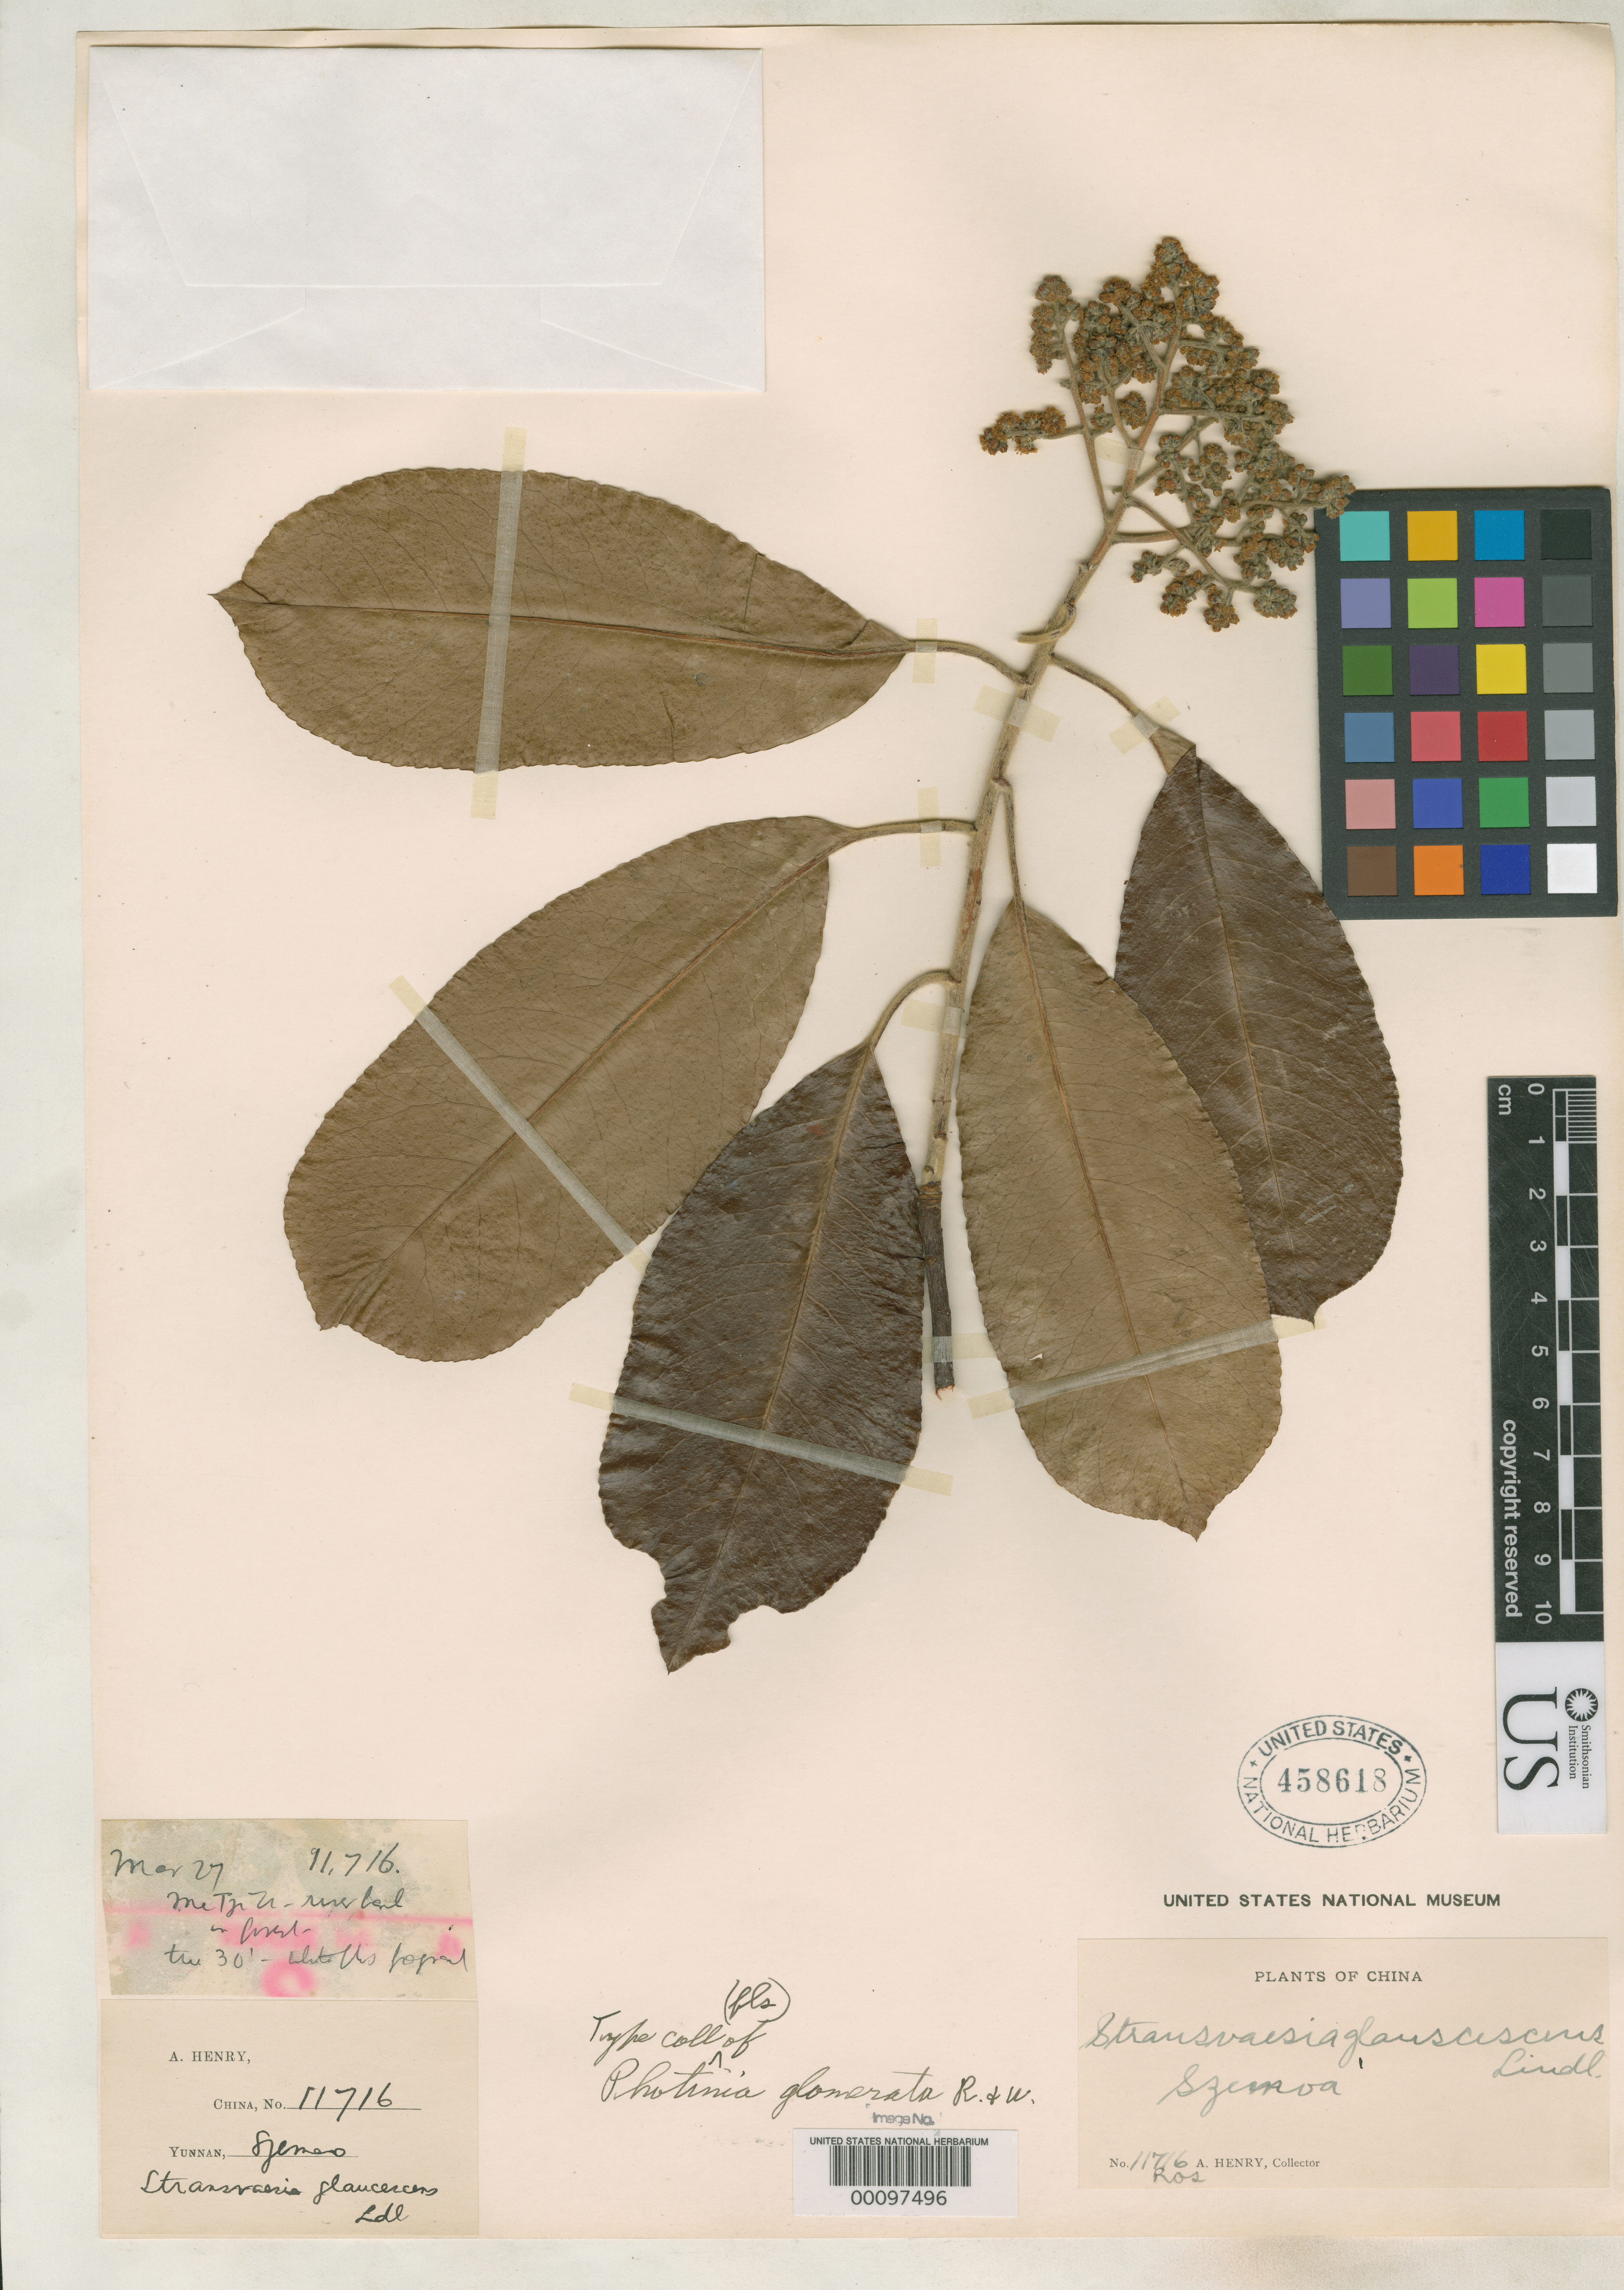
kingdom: Plantae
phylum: Tracheophyta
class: Magnoliopsida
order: Rosales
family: Rosaceae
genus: Photinia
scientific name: Photinia glomerata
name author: Rehder & E.H. Wilson in Sarg.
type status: Isosyntype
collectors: A. Henry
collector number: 11716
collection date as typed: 27 Mar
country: China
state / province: Yunnan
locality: Szemoa.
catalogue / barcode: US 458618